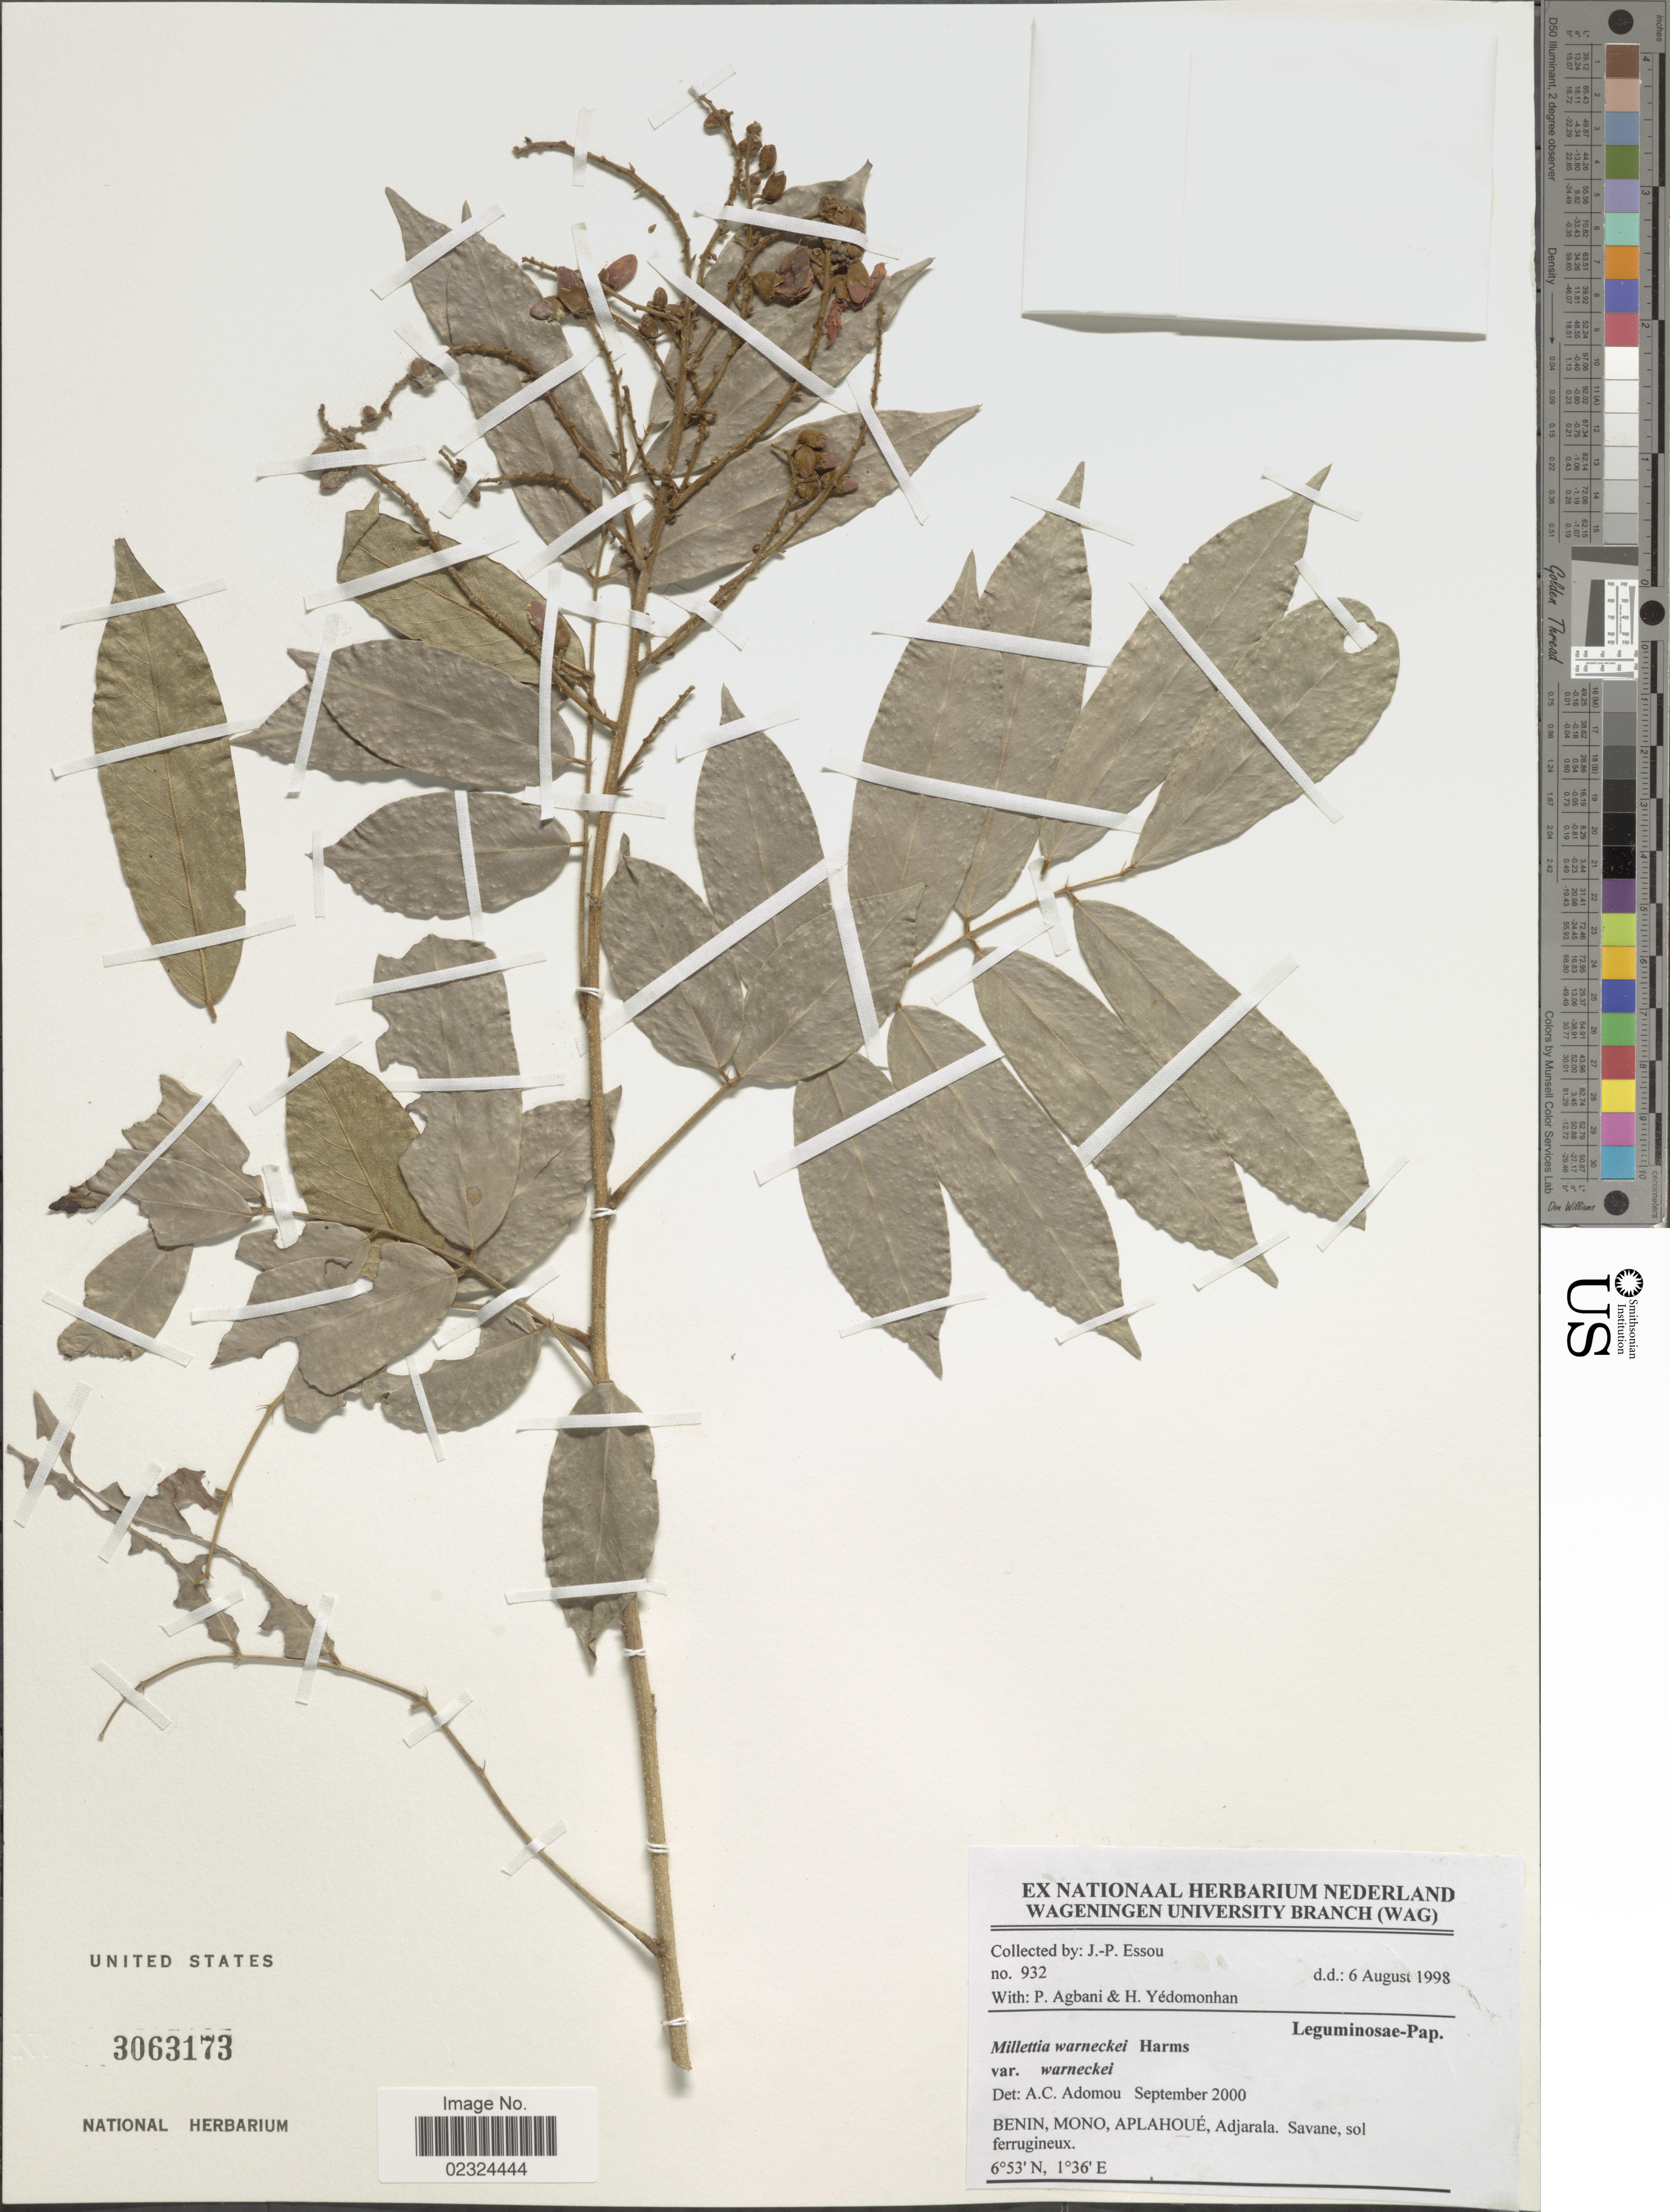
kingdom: Plantae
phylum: Tracheophyta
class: Magnoliopsida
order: Fabales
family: Fabaceae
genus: Millettia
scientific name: Millettia warneckei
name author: Harms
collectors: J. Essou, P. Agbani & H. Yedomonhan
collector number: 932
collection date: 1998-08-06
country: Benin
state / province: Mono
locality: Aplahoue, Adjarala.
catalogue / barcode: US 3063173